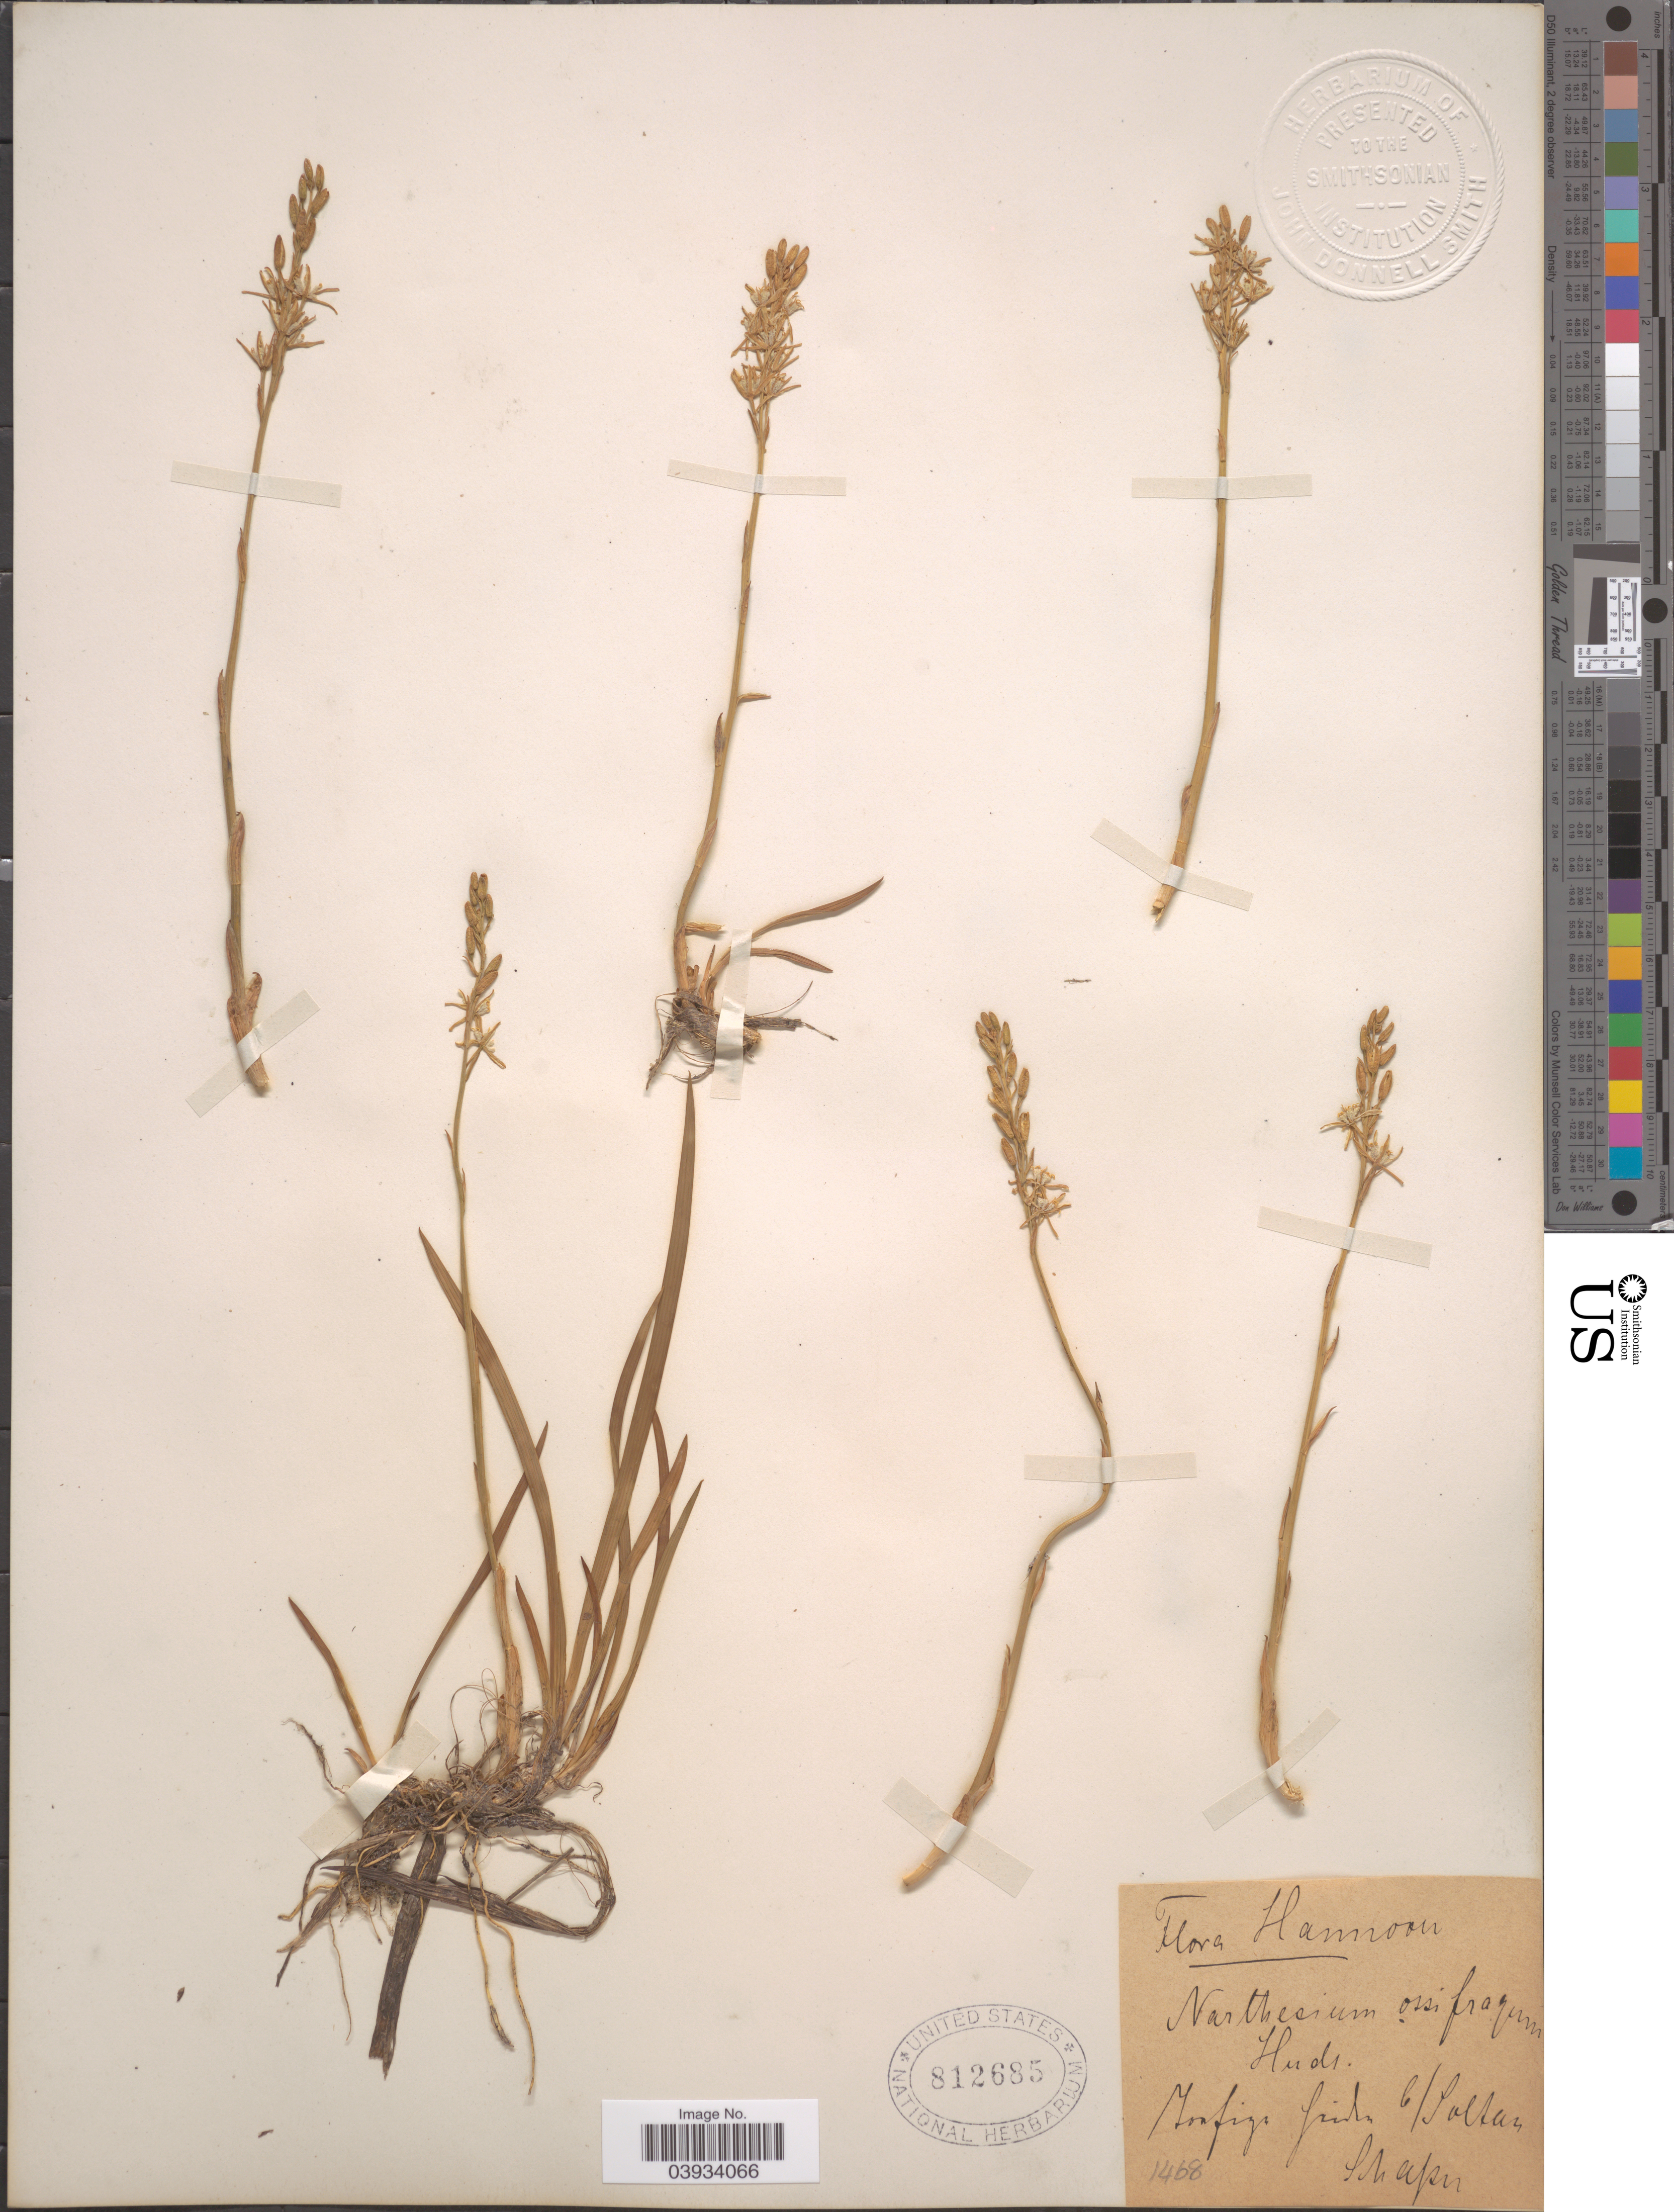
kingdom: Plantae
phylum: Tracheophyta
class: Liliopsida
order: Dioscoreales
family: Nartheciaceae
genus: Narthecium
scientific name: Narthecium ossifragum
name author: Huds.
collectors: Schaper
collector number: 1468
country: Germany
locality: Hannover Taofiga Jindl b/ Soltan. [interpreted]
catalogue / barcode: US 812685